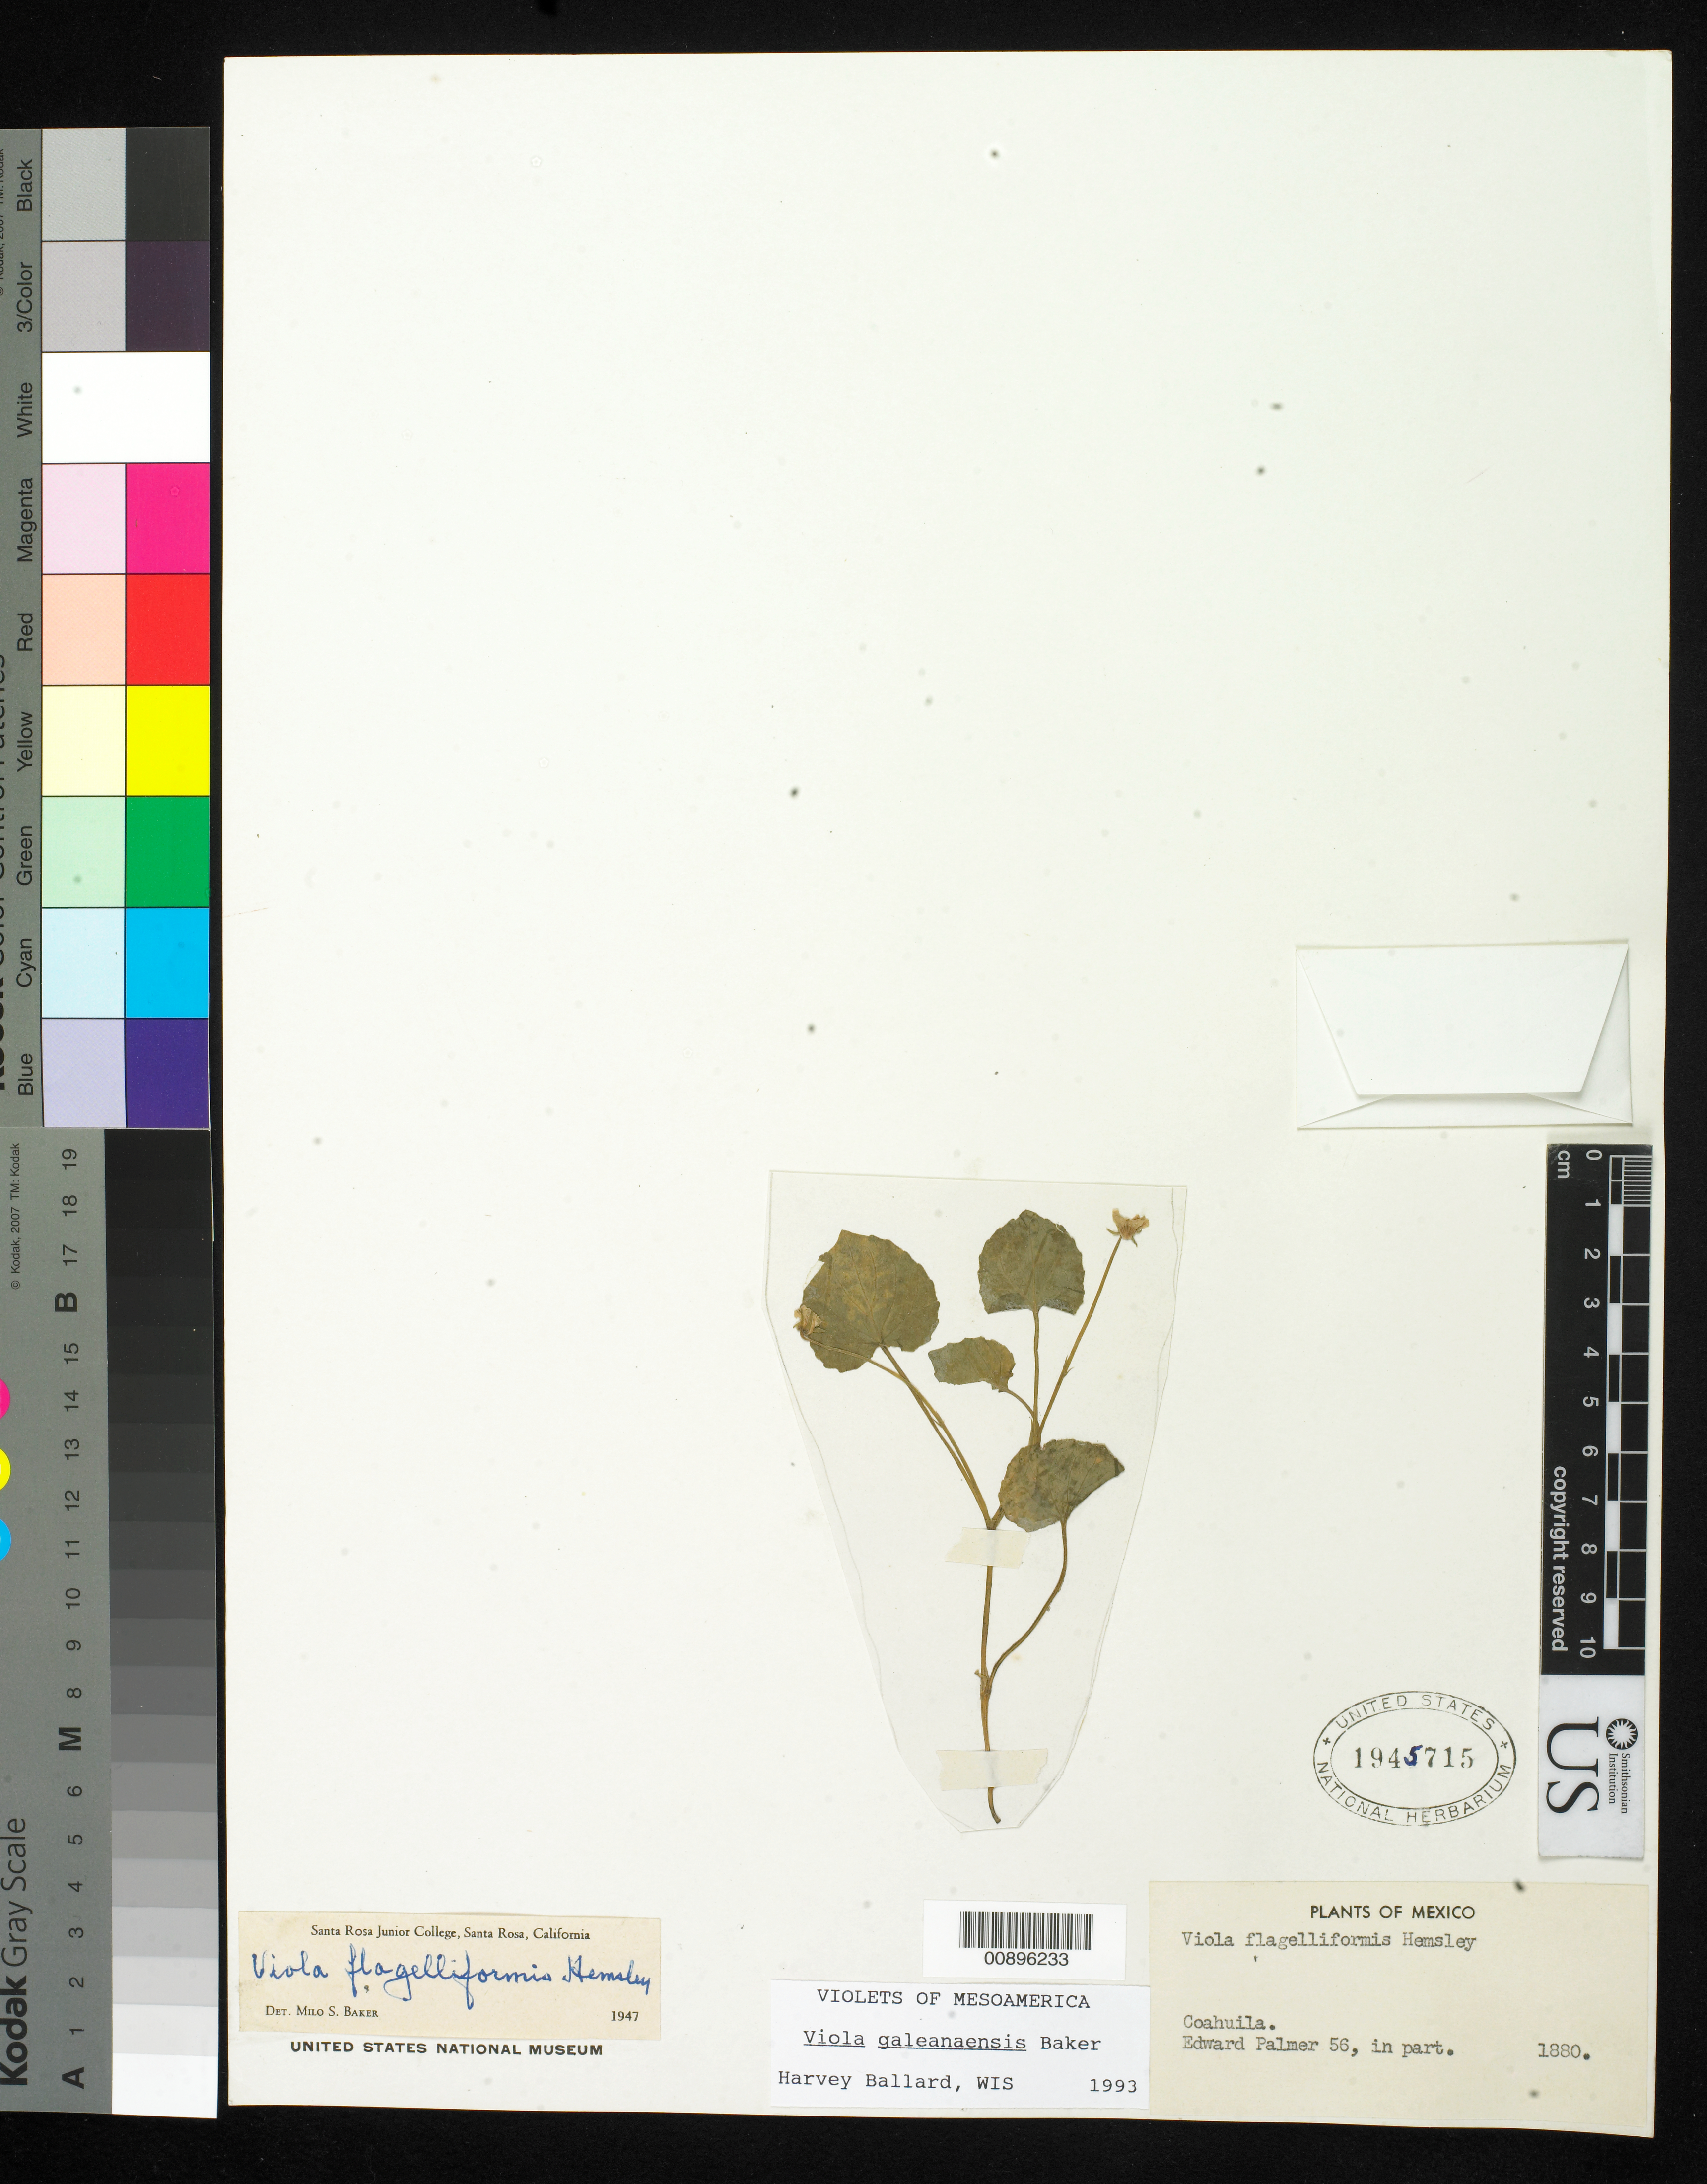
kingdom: Plantae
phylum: Tracheophyta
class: Magnoliopsida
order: Malpighiales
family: Violaceae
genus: Viola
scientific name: Viola galeanaensis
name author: M.S. Baker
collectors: E. Palmer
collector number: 56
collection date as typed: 1880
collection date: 1880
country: Mexico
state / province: Coahuila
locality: Coahuila.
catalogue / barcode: US 1945715